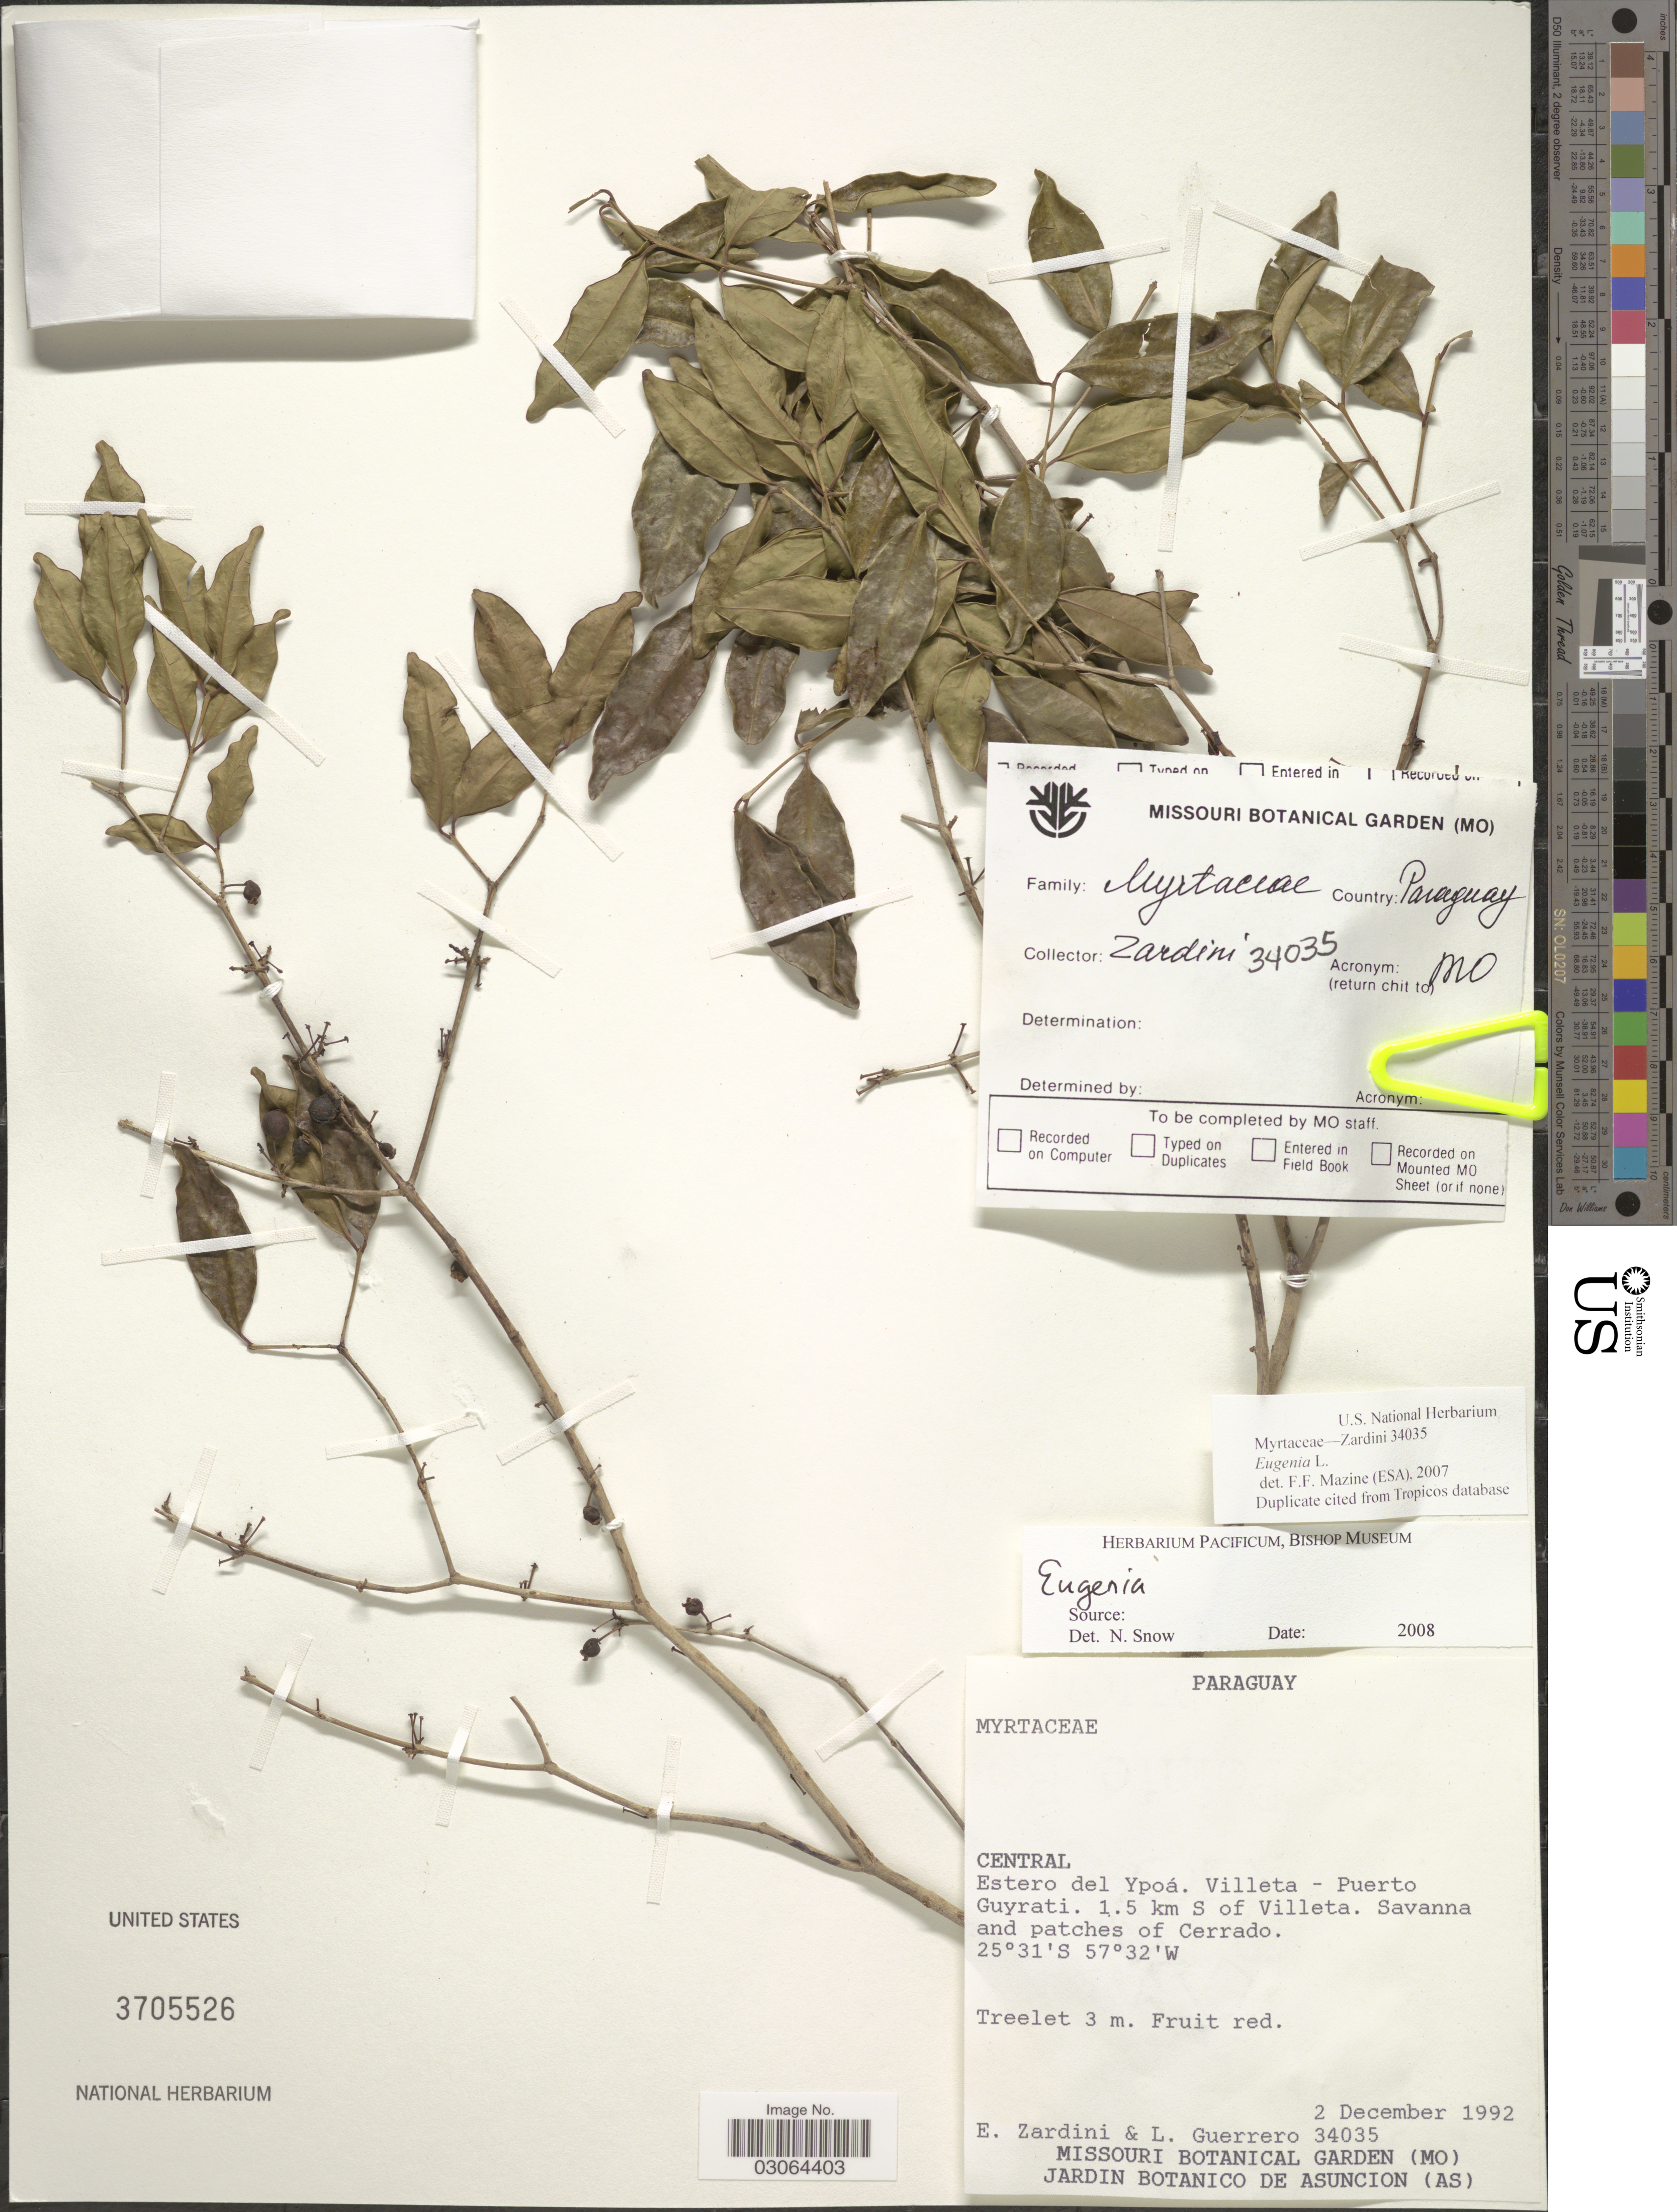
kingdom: Plantae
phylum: Tracheophyta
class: Magnoliopsida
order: Myrtales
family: Myrtaceae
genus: Eugenia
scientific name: Eugenia sp.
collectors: E. Zardini & L. Guerrero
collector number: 34035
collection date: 1992-12-02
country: Paraguay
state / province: Central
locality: Estero del Ypoá, Villeta - Puerto Guyrati, 1.5 km S of Villeta.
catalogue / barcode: US 3705526